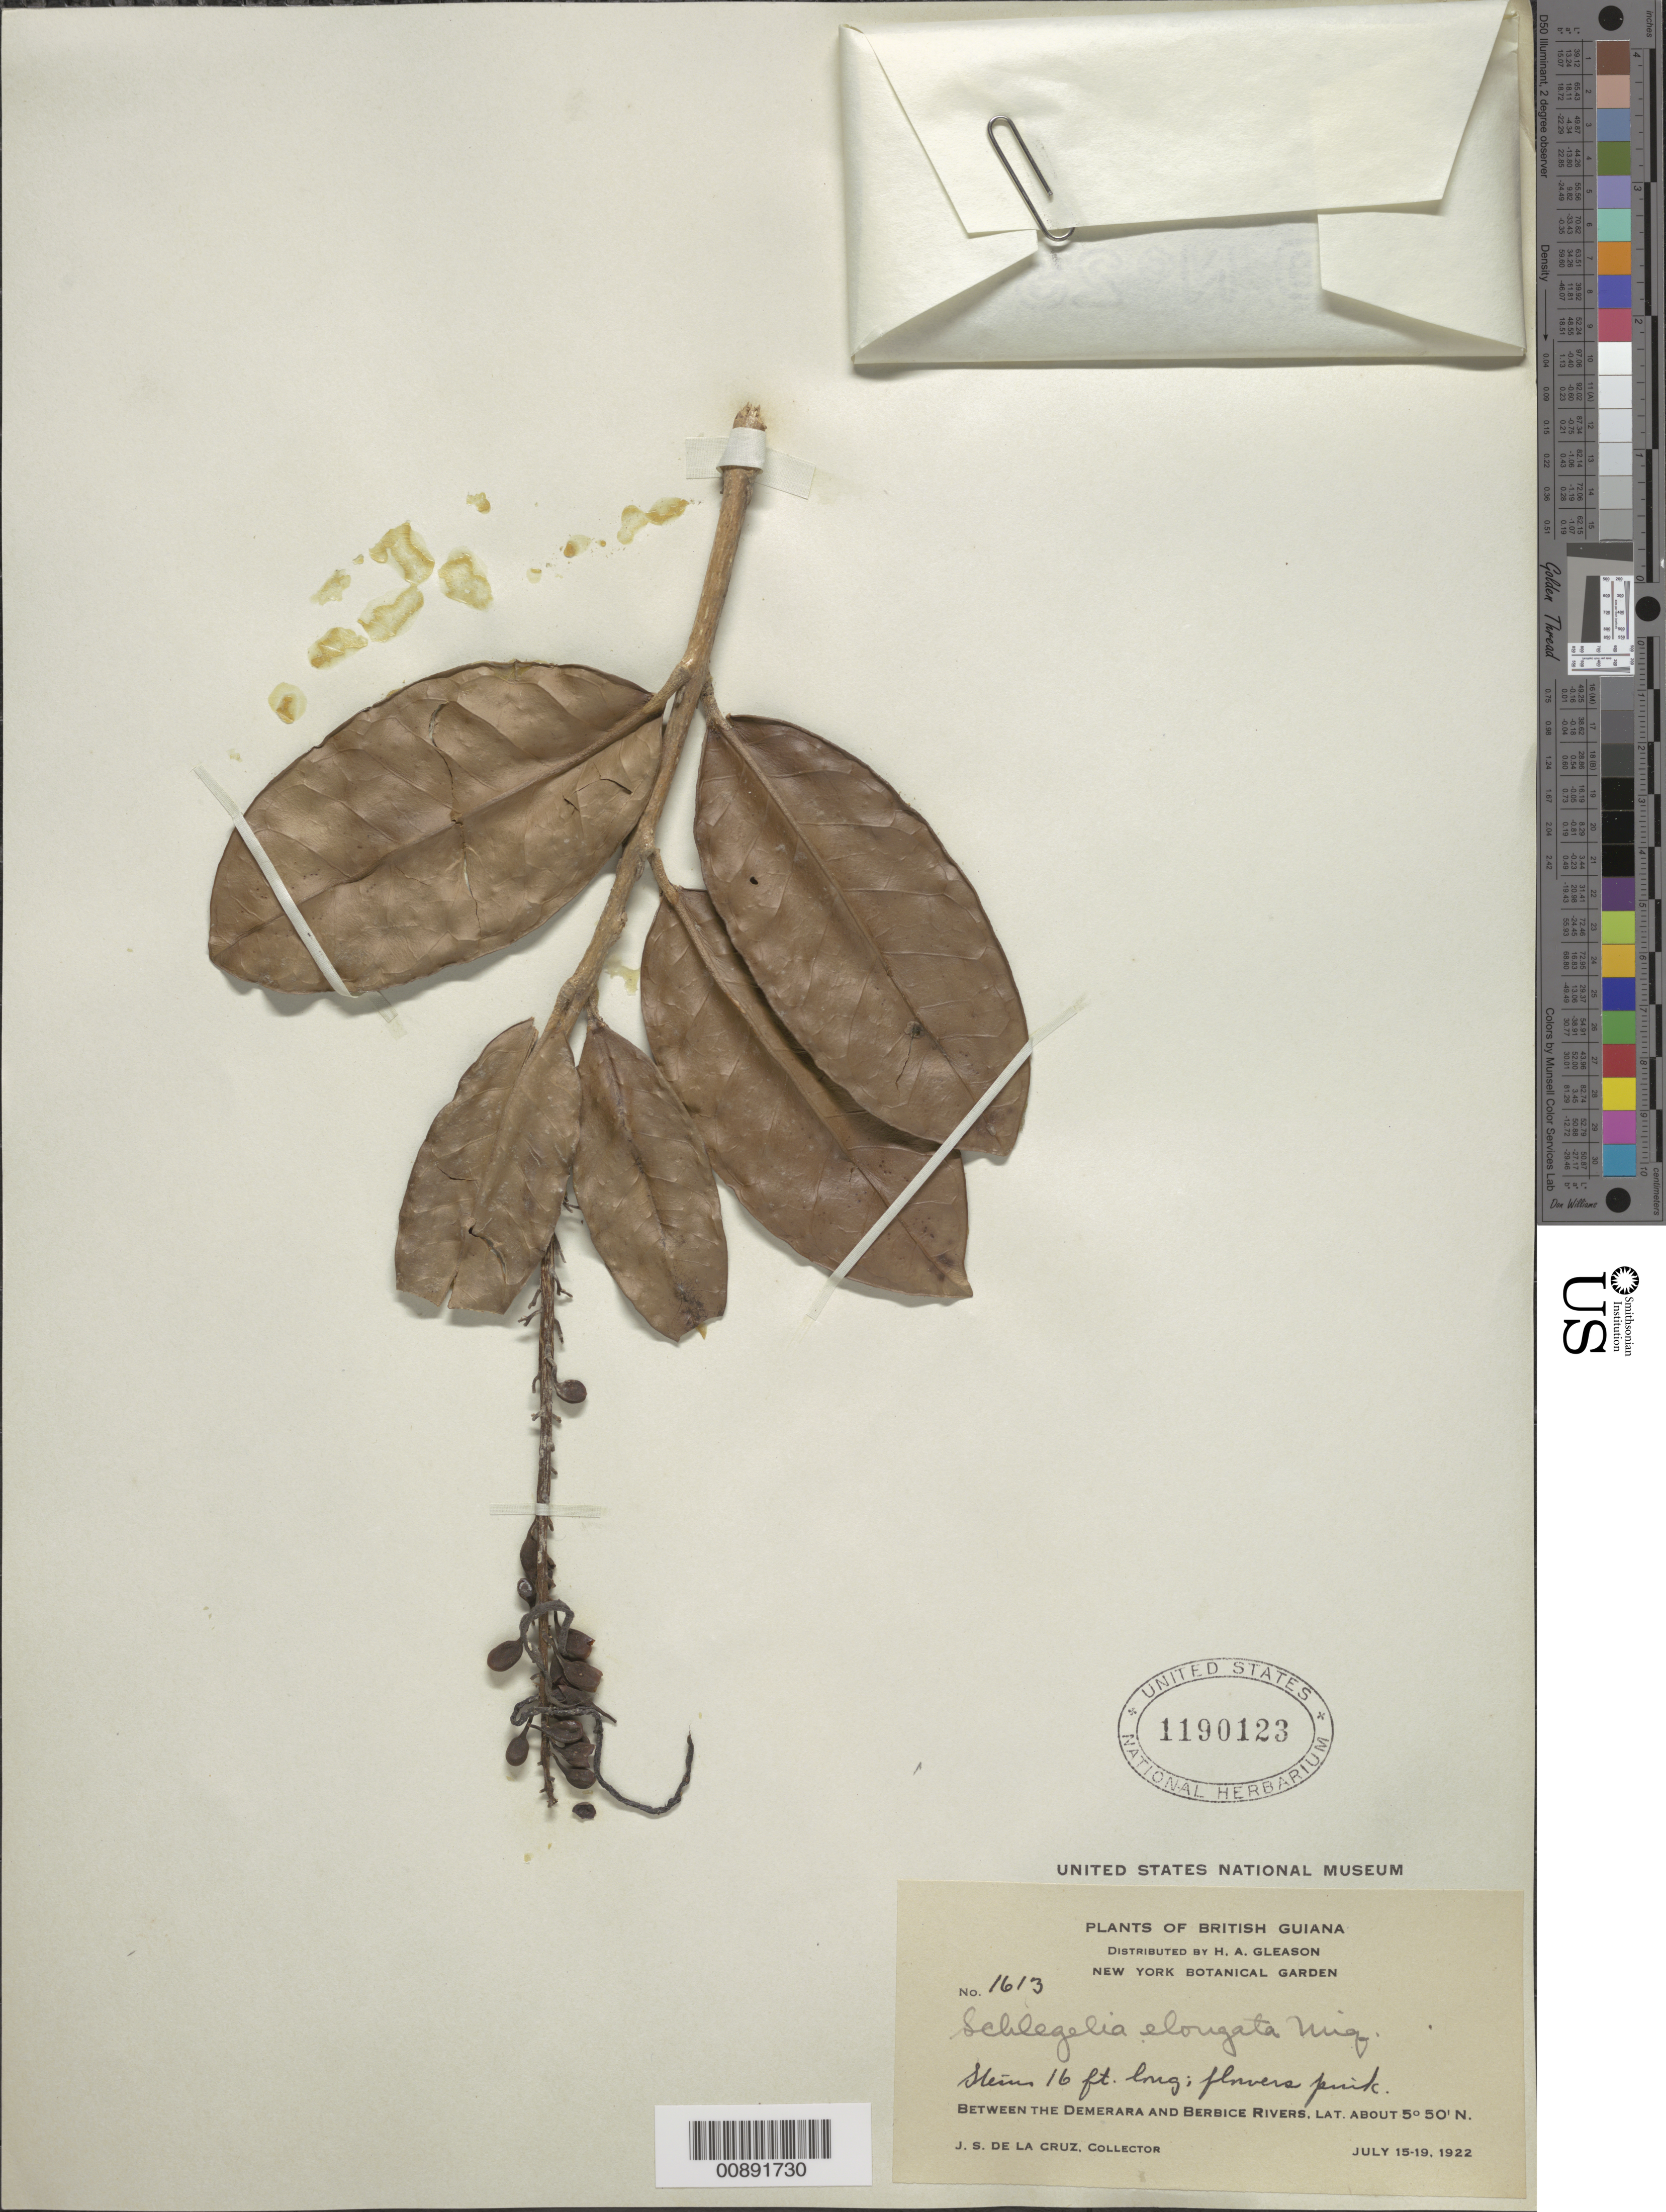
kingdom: Plantae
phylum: Tracheophyta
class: Magnoliopsida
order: Lamiales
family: Schlegeliaceae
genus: Schlegelia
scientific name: Schlegelia elongata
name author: Miq.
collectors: J. S. de la Cruz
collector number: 1613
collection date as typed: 15-Jul-22 to 19-Jul-22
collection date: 1922-07-15/1922-07-19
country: Guyana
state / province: U. Demerara-Berbice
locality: Demerara River to the Berbice River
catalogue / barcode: US 1190123